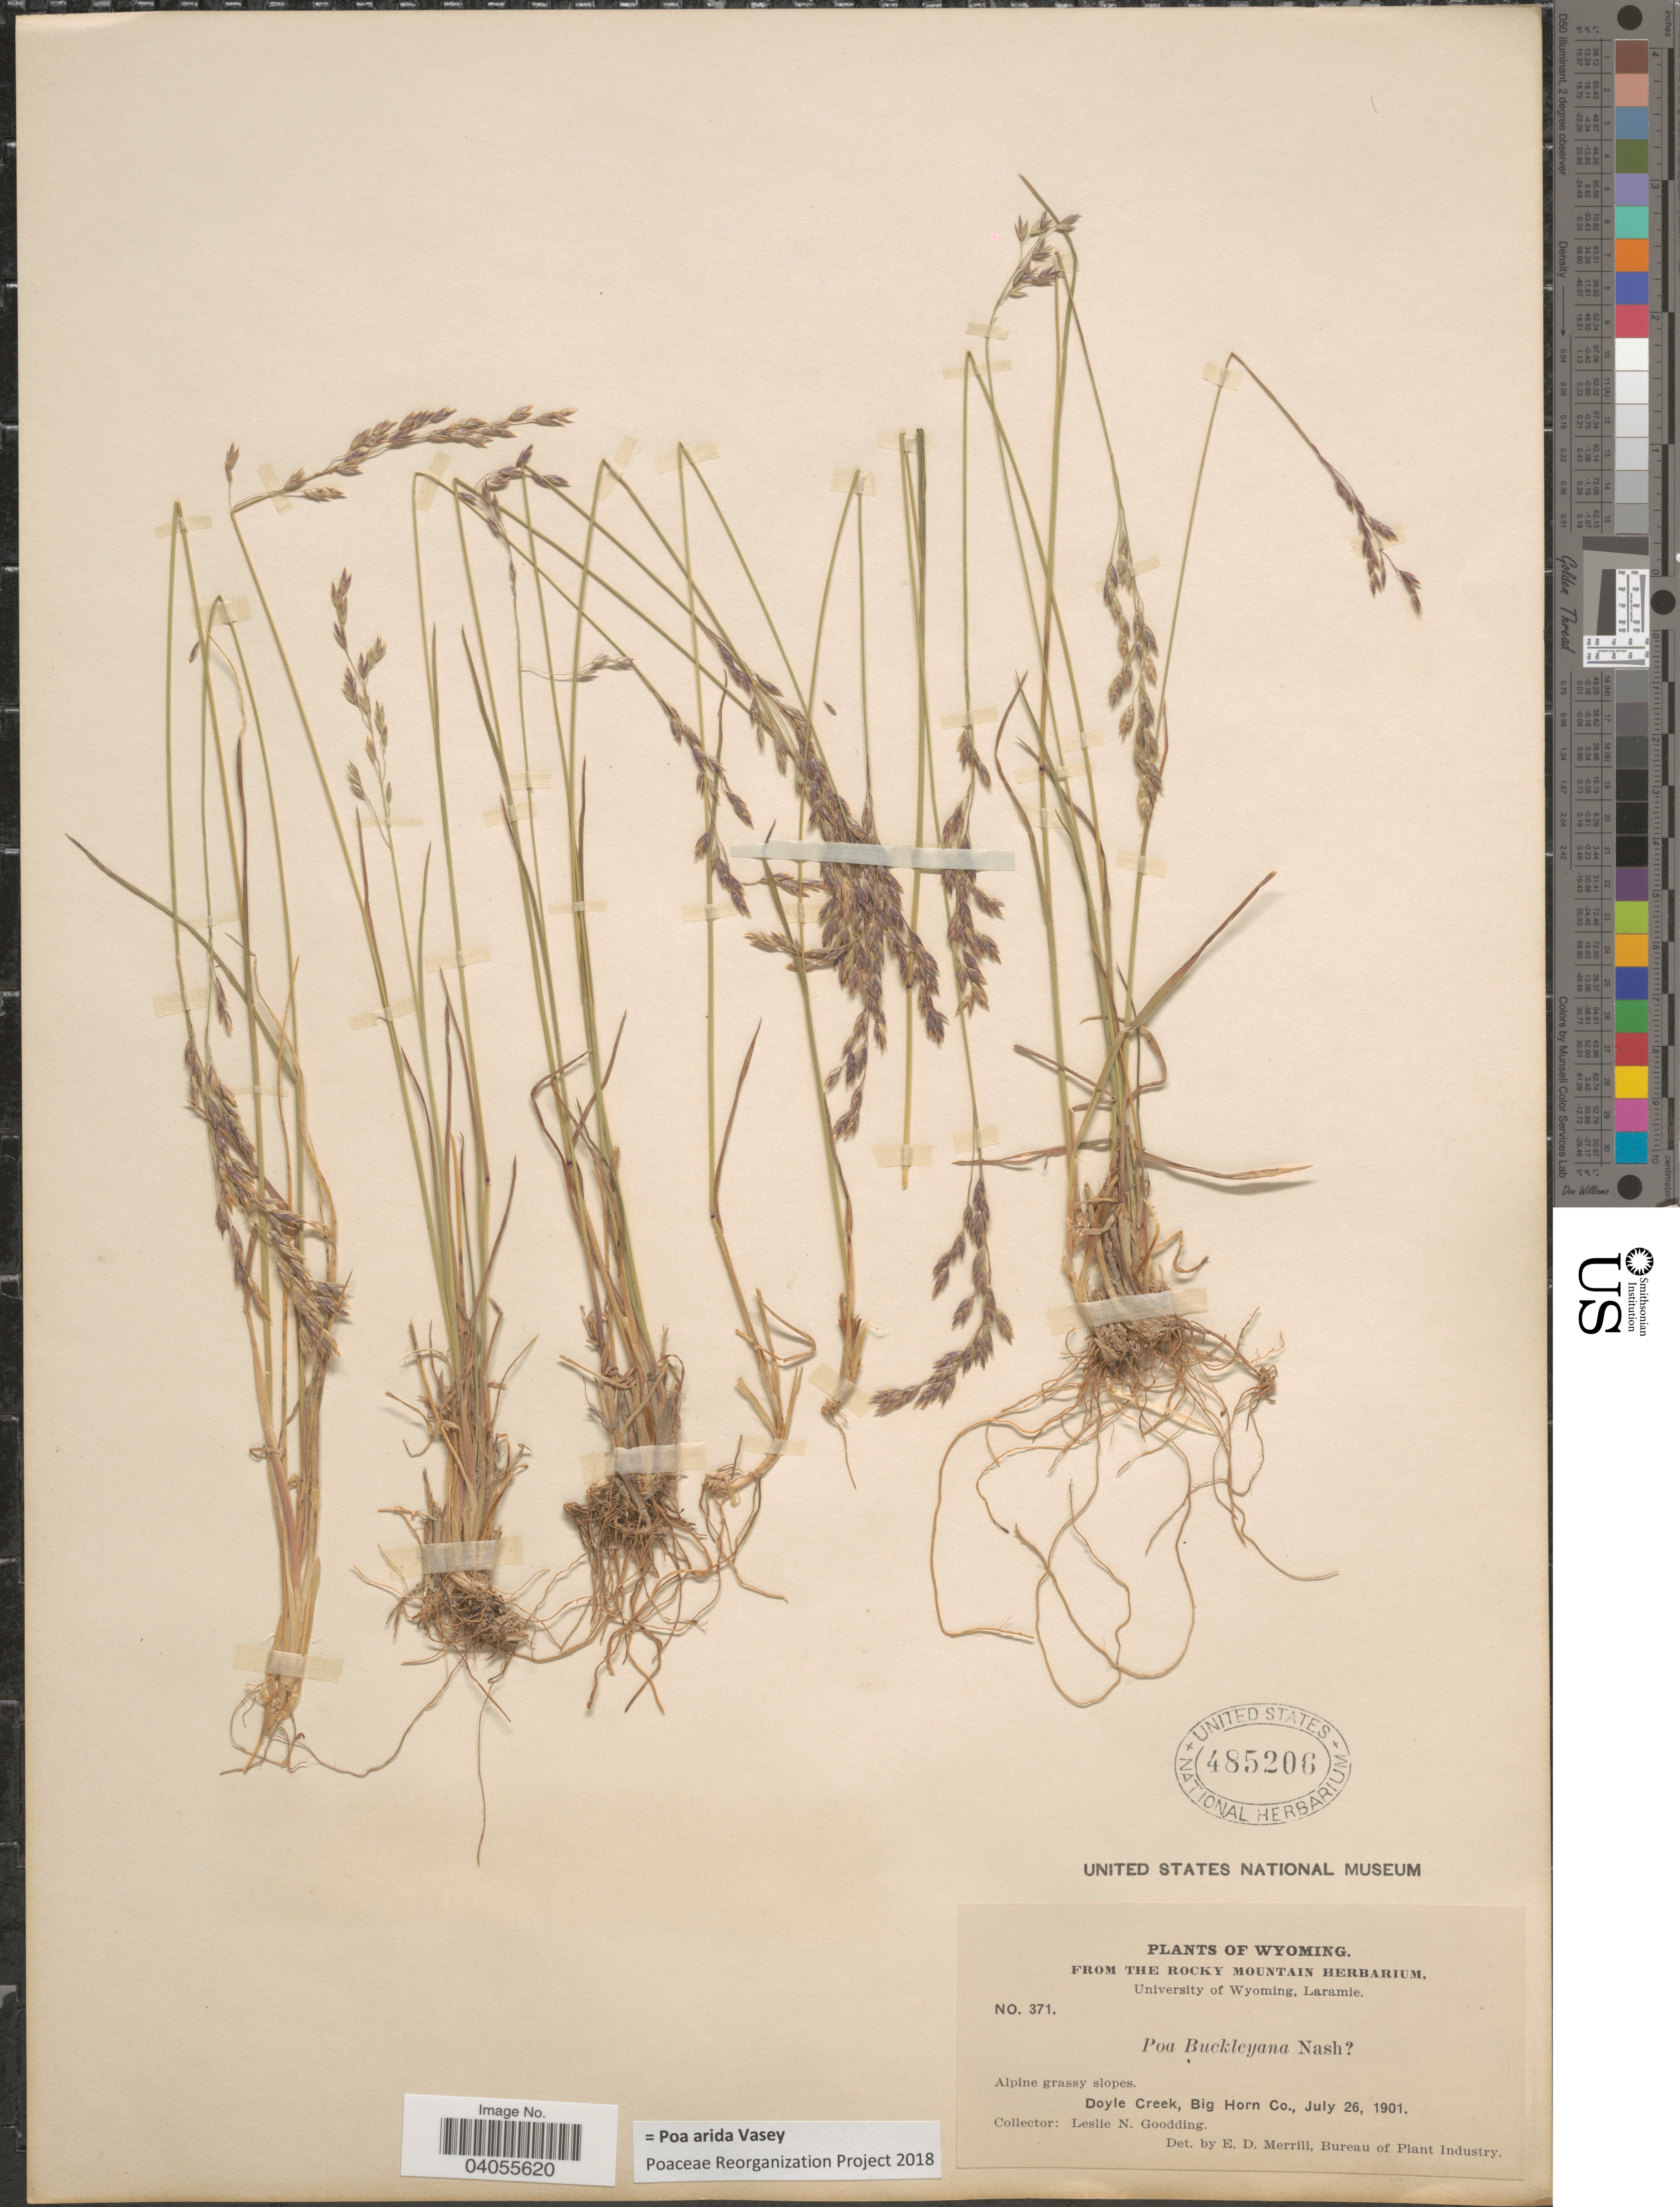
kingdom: Plantae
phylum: Tracheophyta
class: Liliopsida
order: Poales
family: Poaceae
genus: Poa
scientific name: Poa arida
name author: Vasey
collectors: L. N. Goodding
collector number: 371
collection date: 1901-07-26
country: United States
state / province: Wyoming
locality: Doyle Creek, Big Horn Co.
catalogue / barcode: US 485206